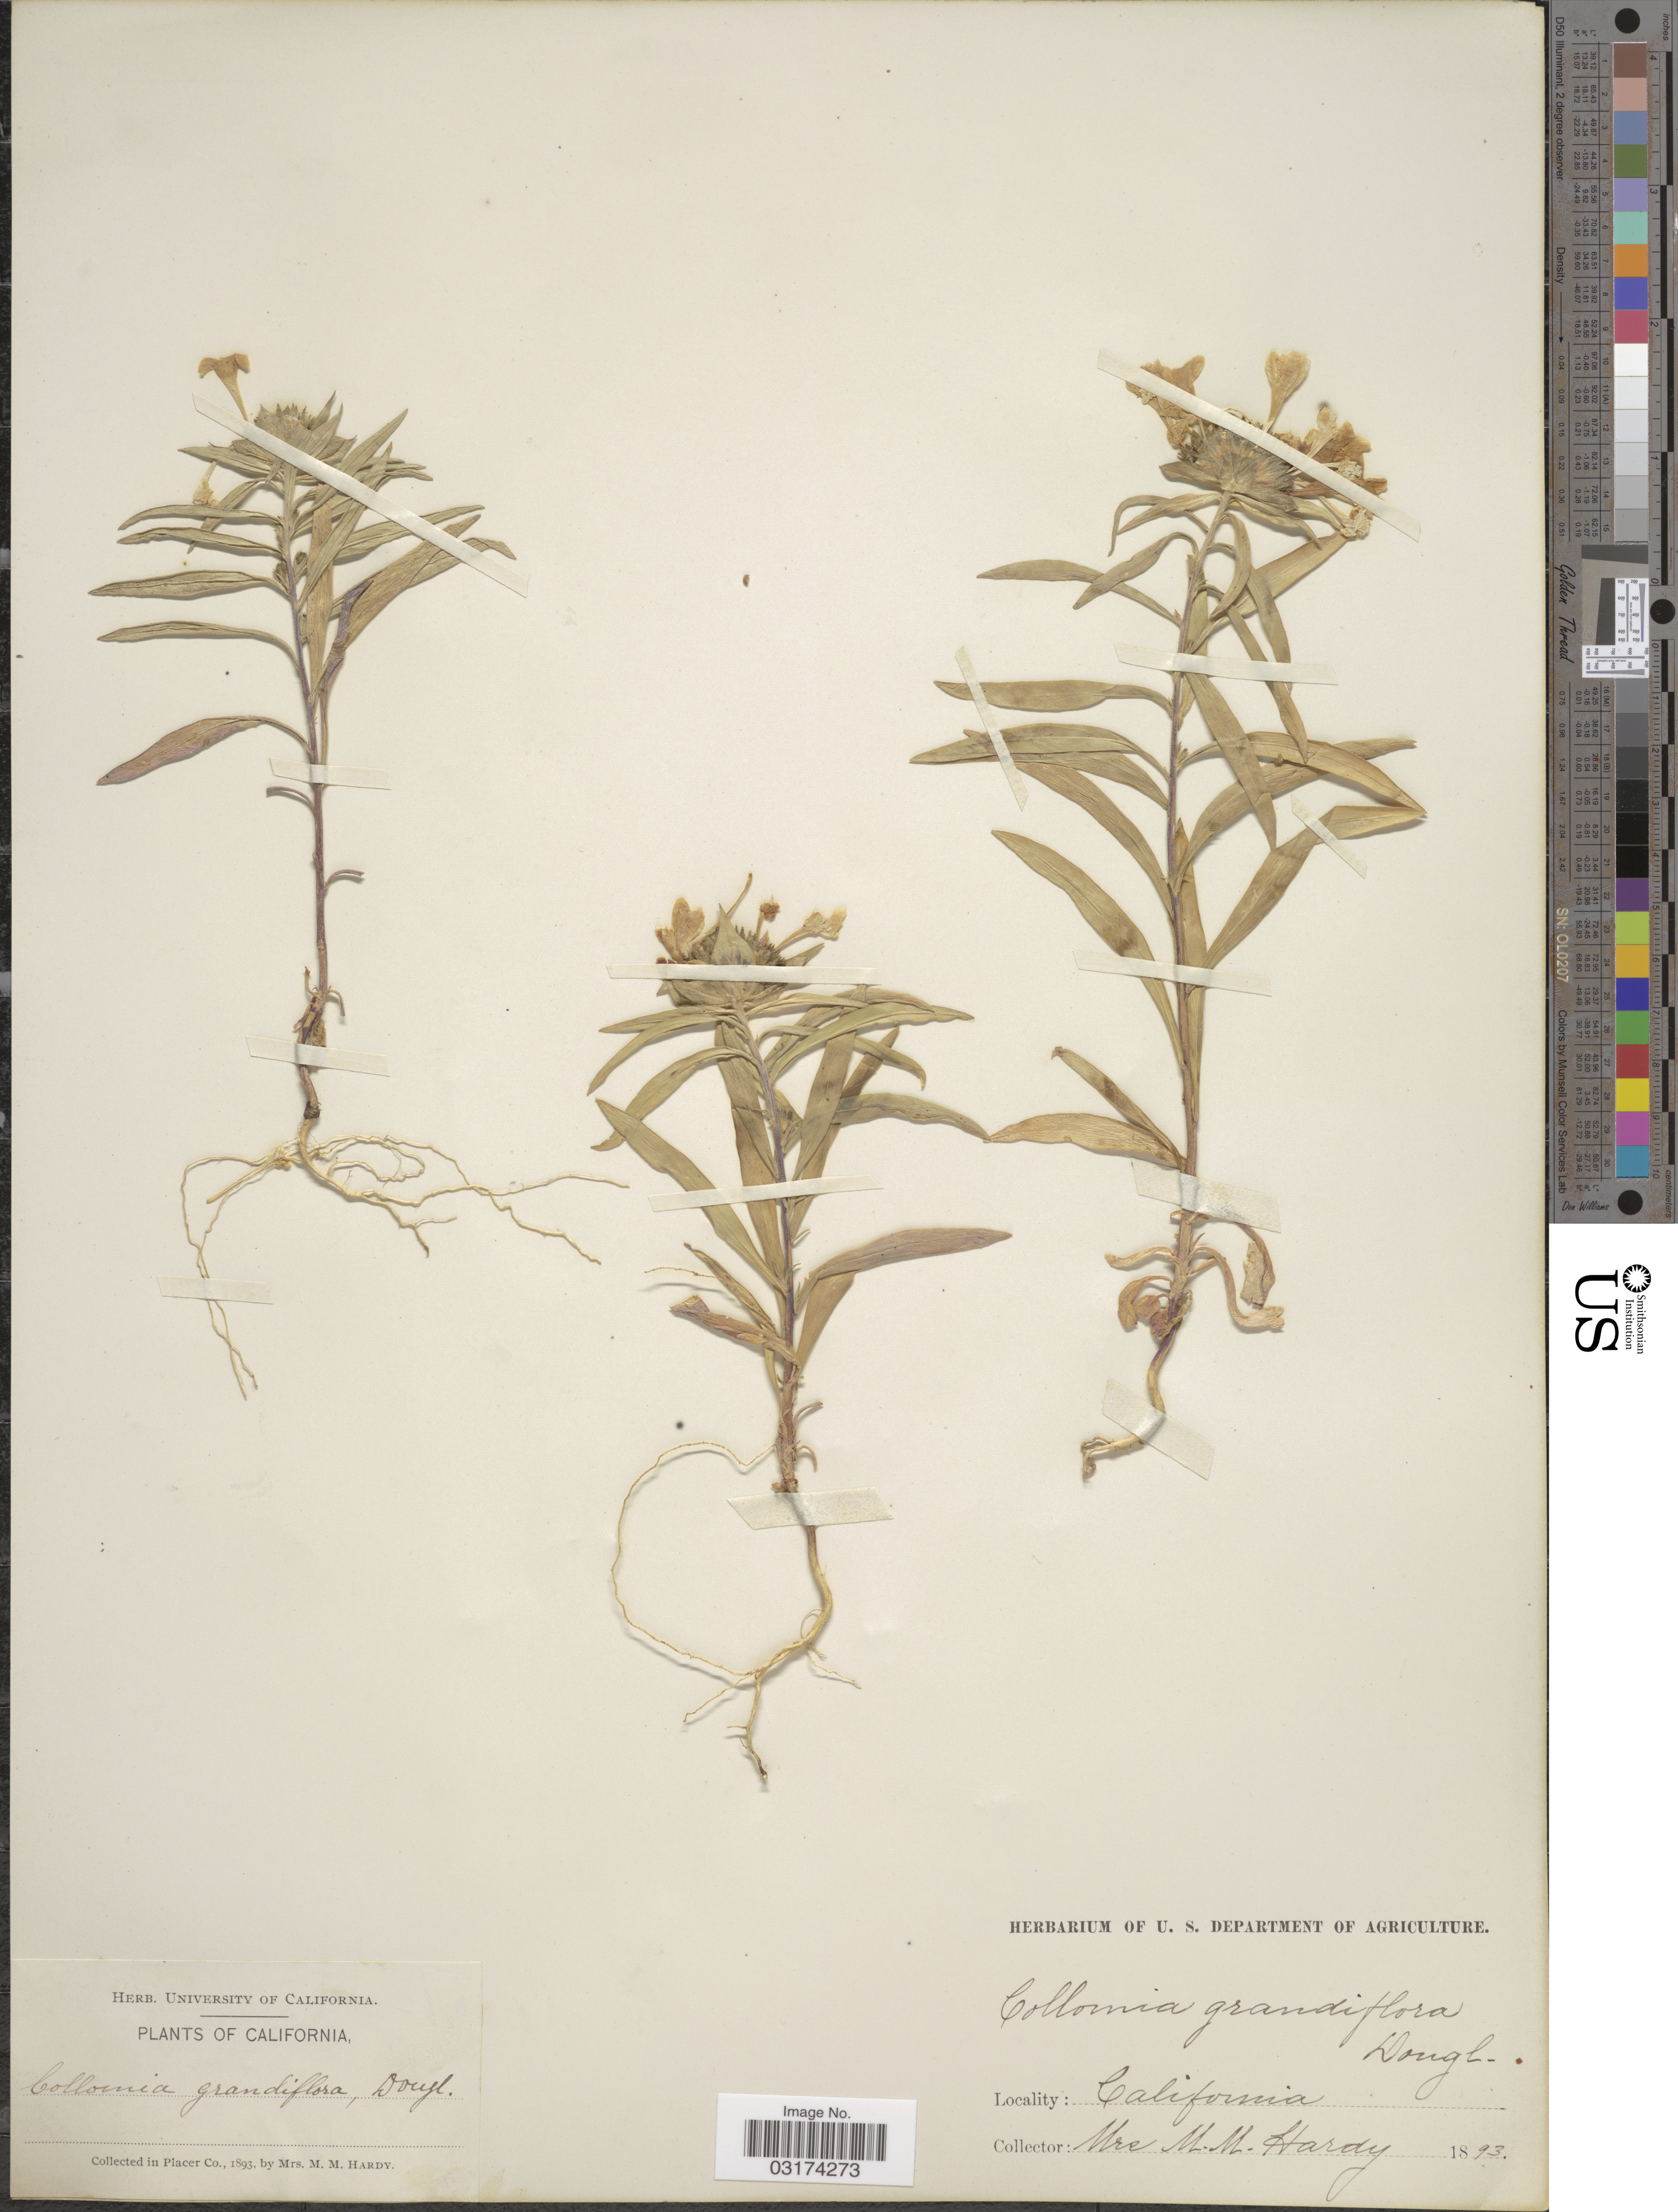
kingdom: Plantae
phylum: Tracheophyta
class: Magnoliopsida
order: Ericales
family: Polemoniaceae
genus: Collomia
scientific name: Collomia grandiflora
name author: Douglas ex Lindl.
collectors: Mrs. M. M. Hardy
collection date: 1893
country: United States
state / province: California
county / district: Placer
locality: In Placer Co. California.